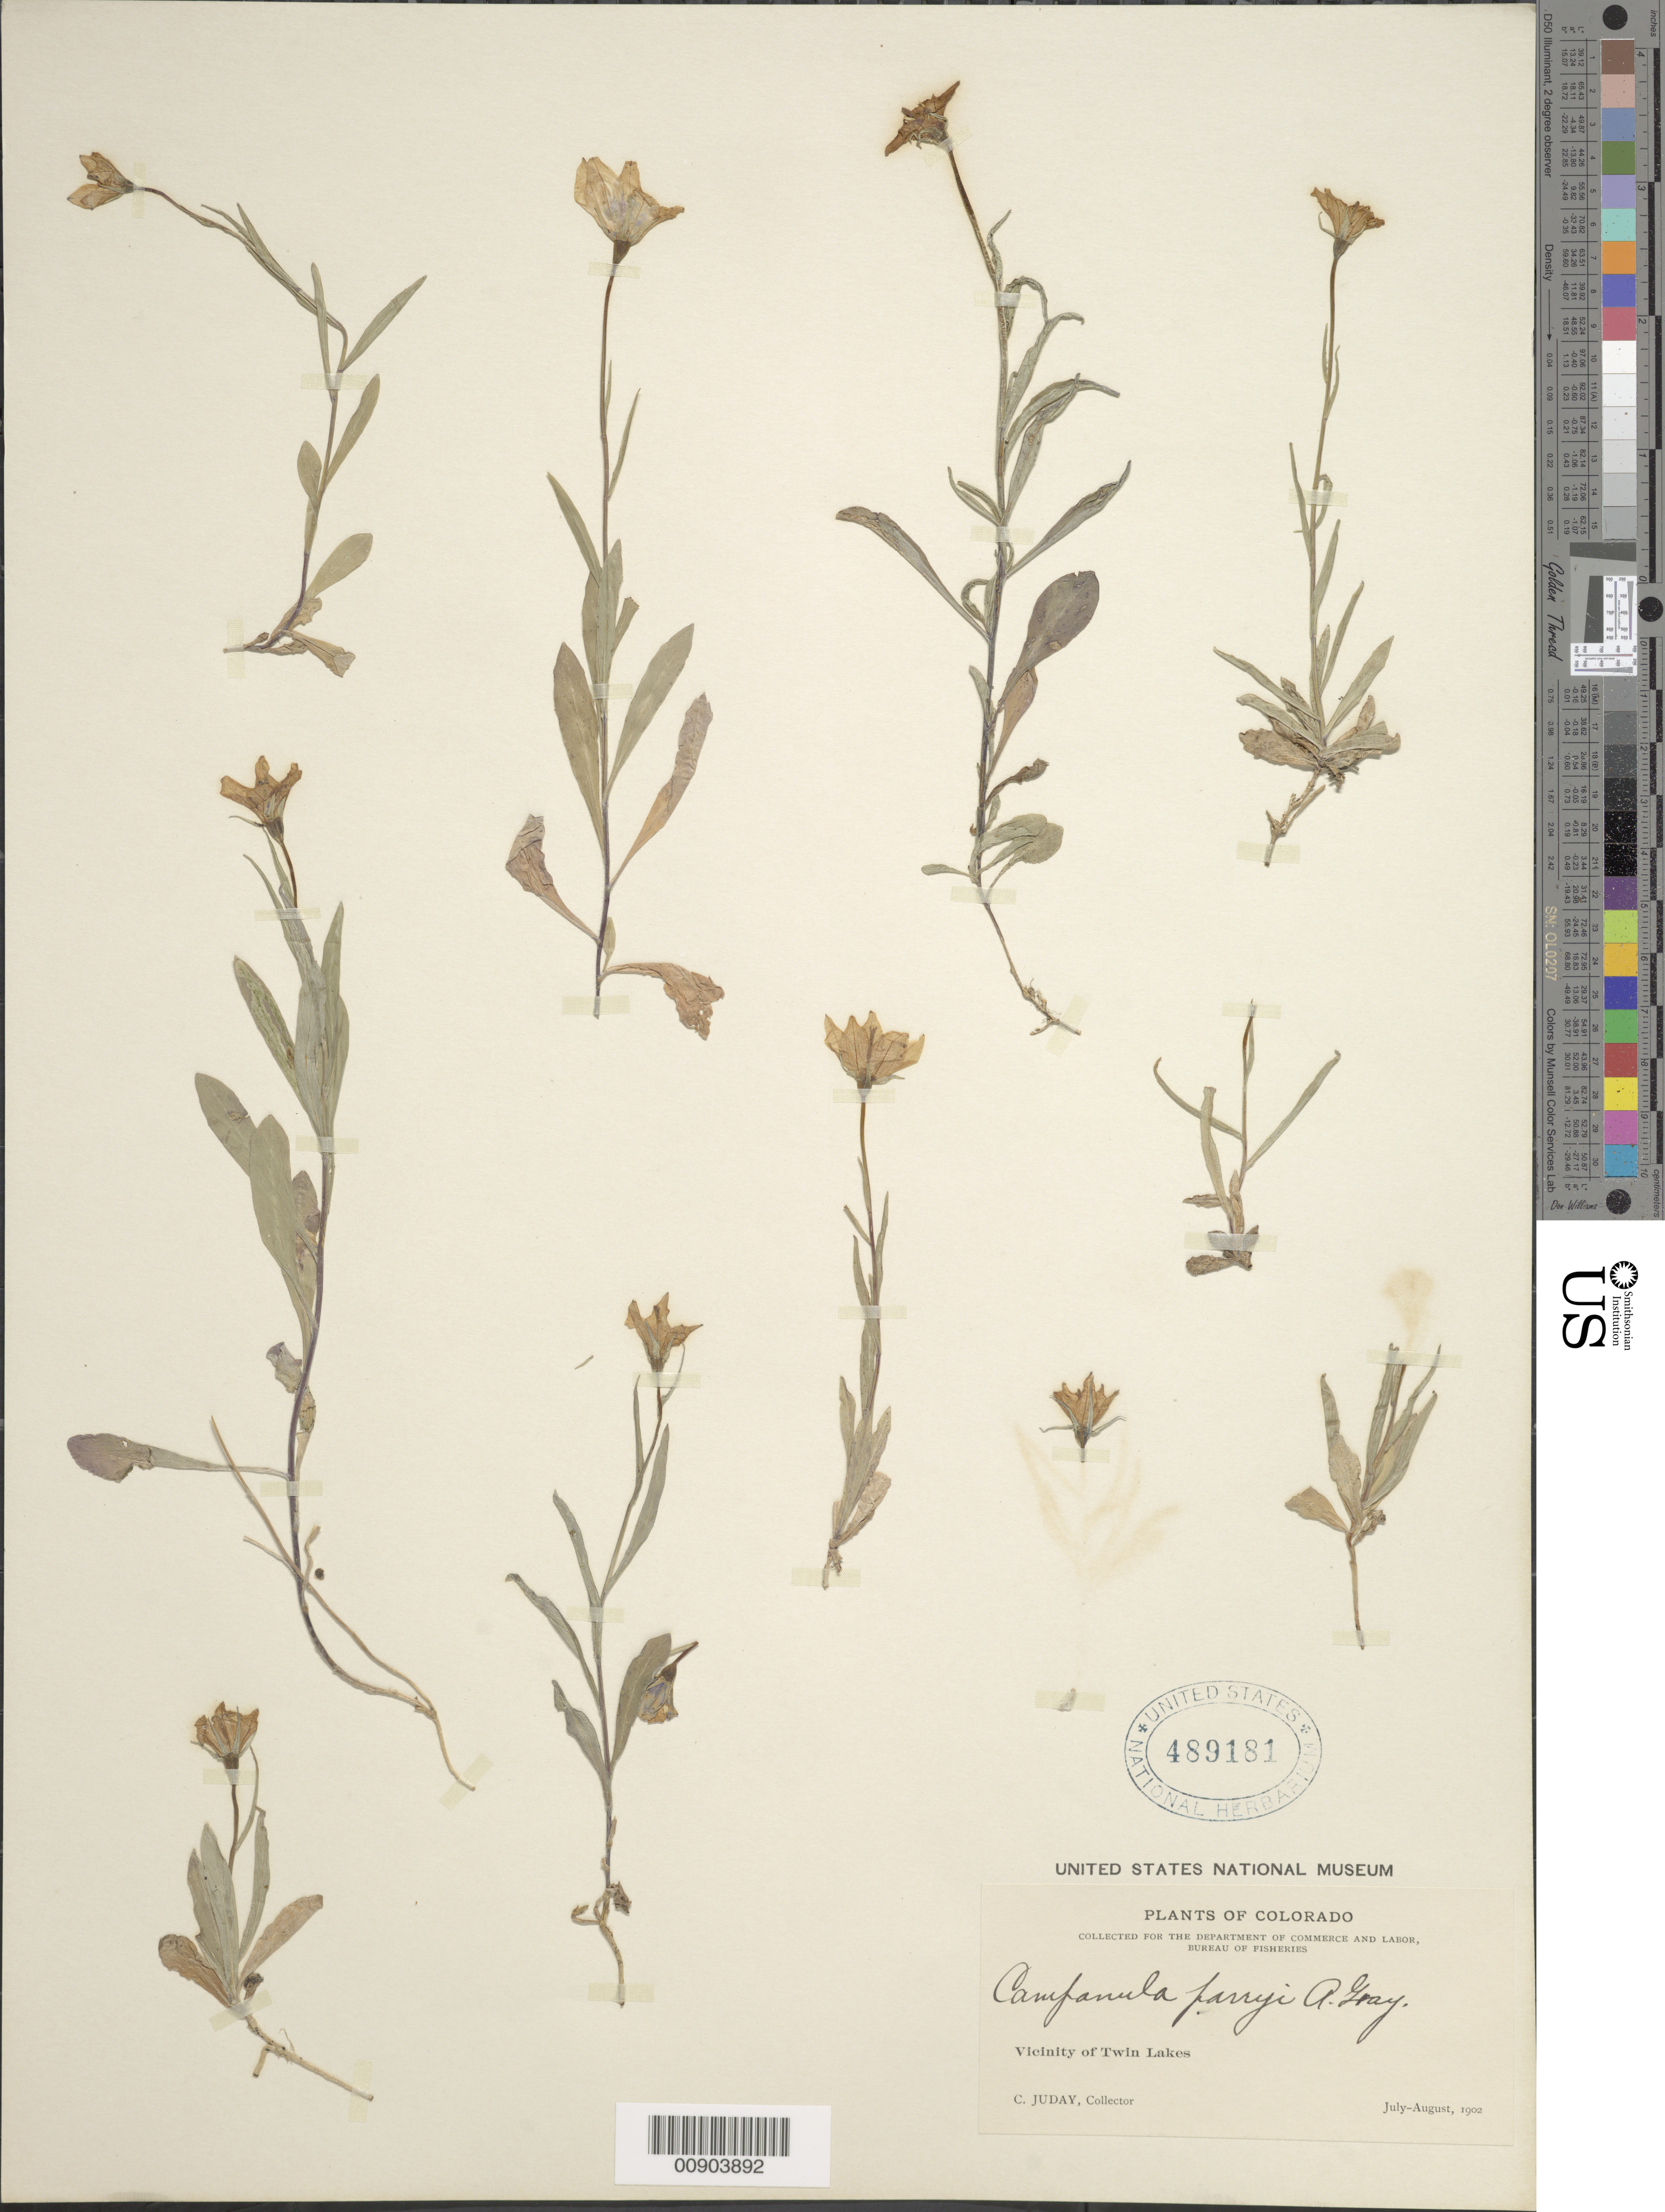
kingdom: Plantae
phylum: Tracheophyta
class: Magnoliopsida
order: Asterales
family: Campanulaceae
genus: Campanula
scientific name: Campanula planiflora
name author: Engelm.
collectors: C. Juday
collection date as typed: Jul 1902 to -- Aug 1902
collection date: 1902-07/1902-08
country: United States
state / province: Colorado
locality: Twin Lakes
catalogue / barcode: US 489181